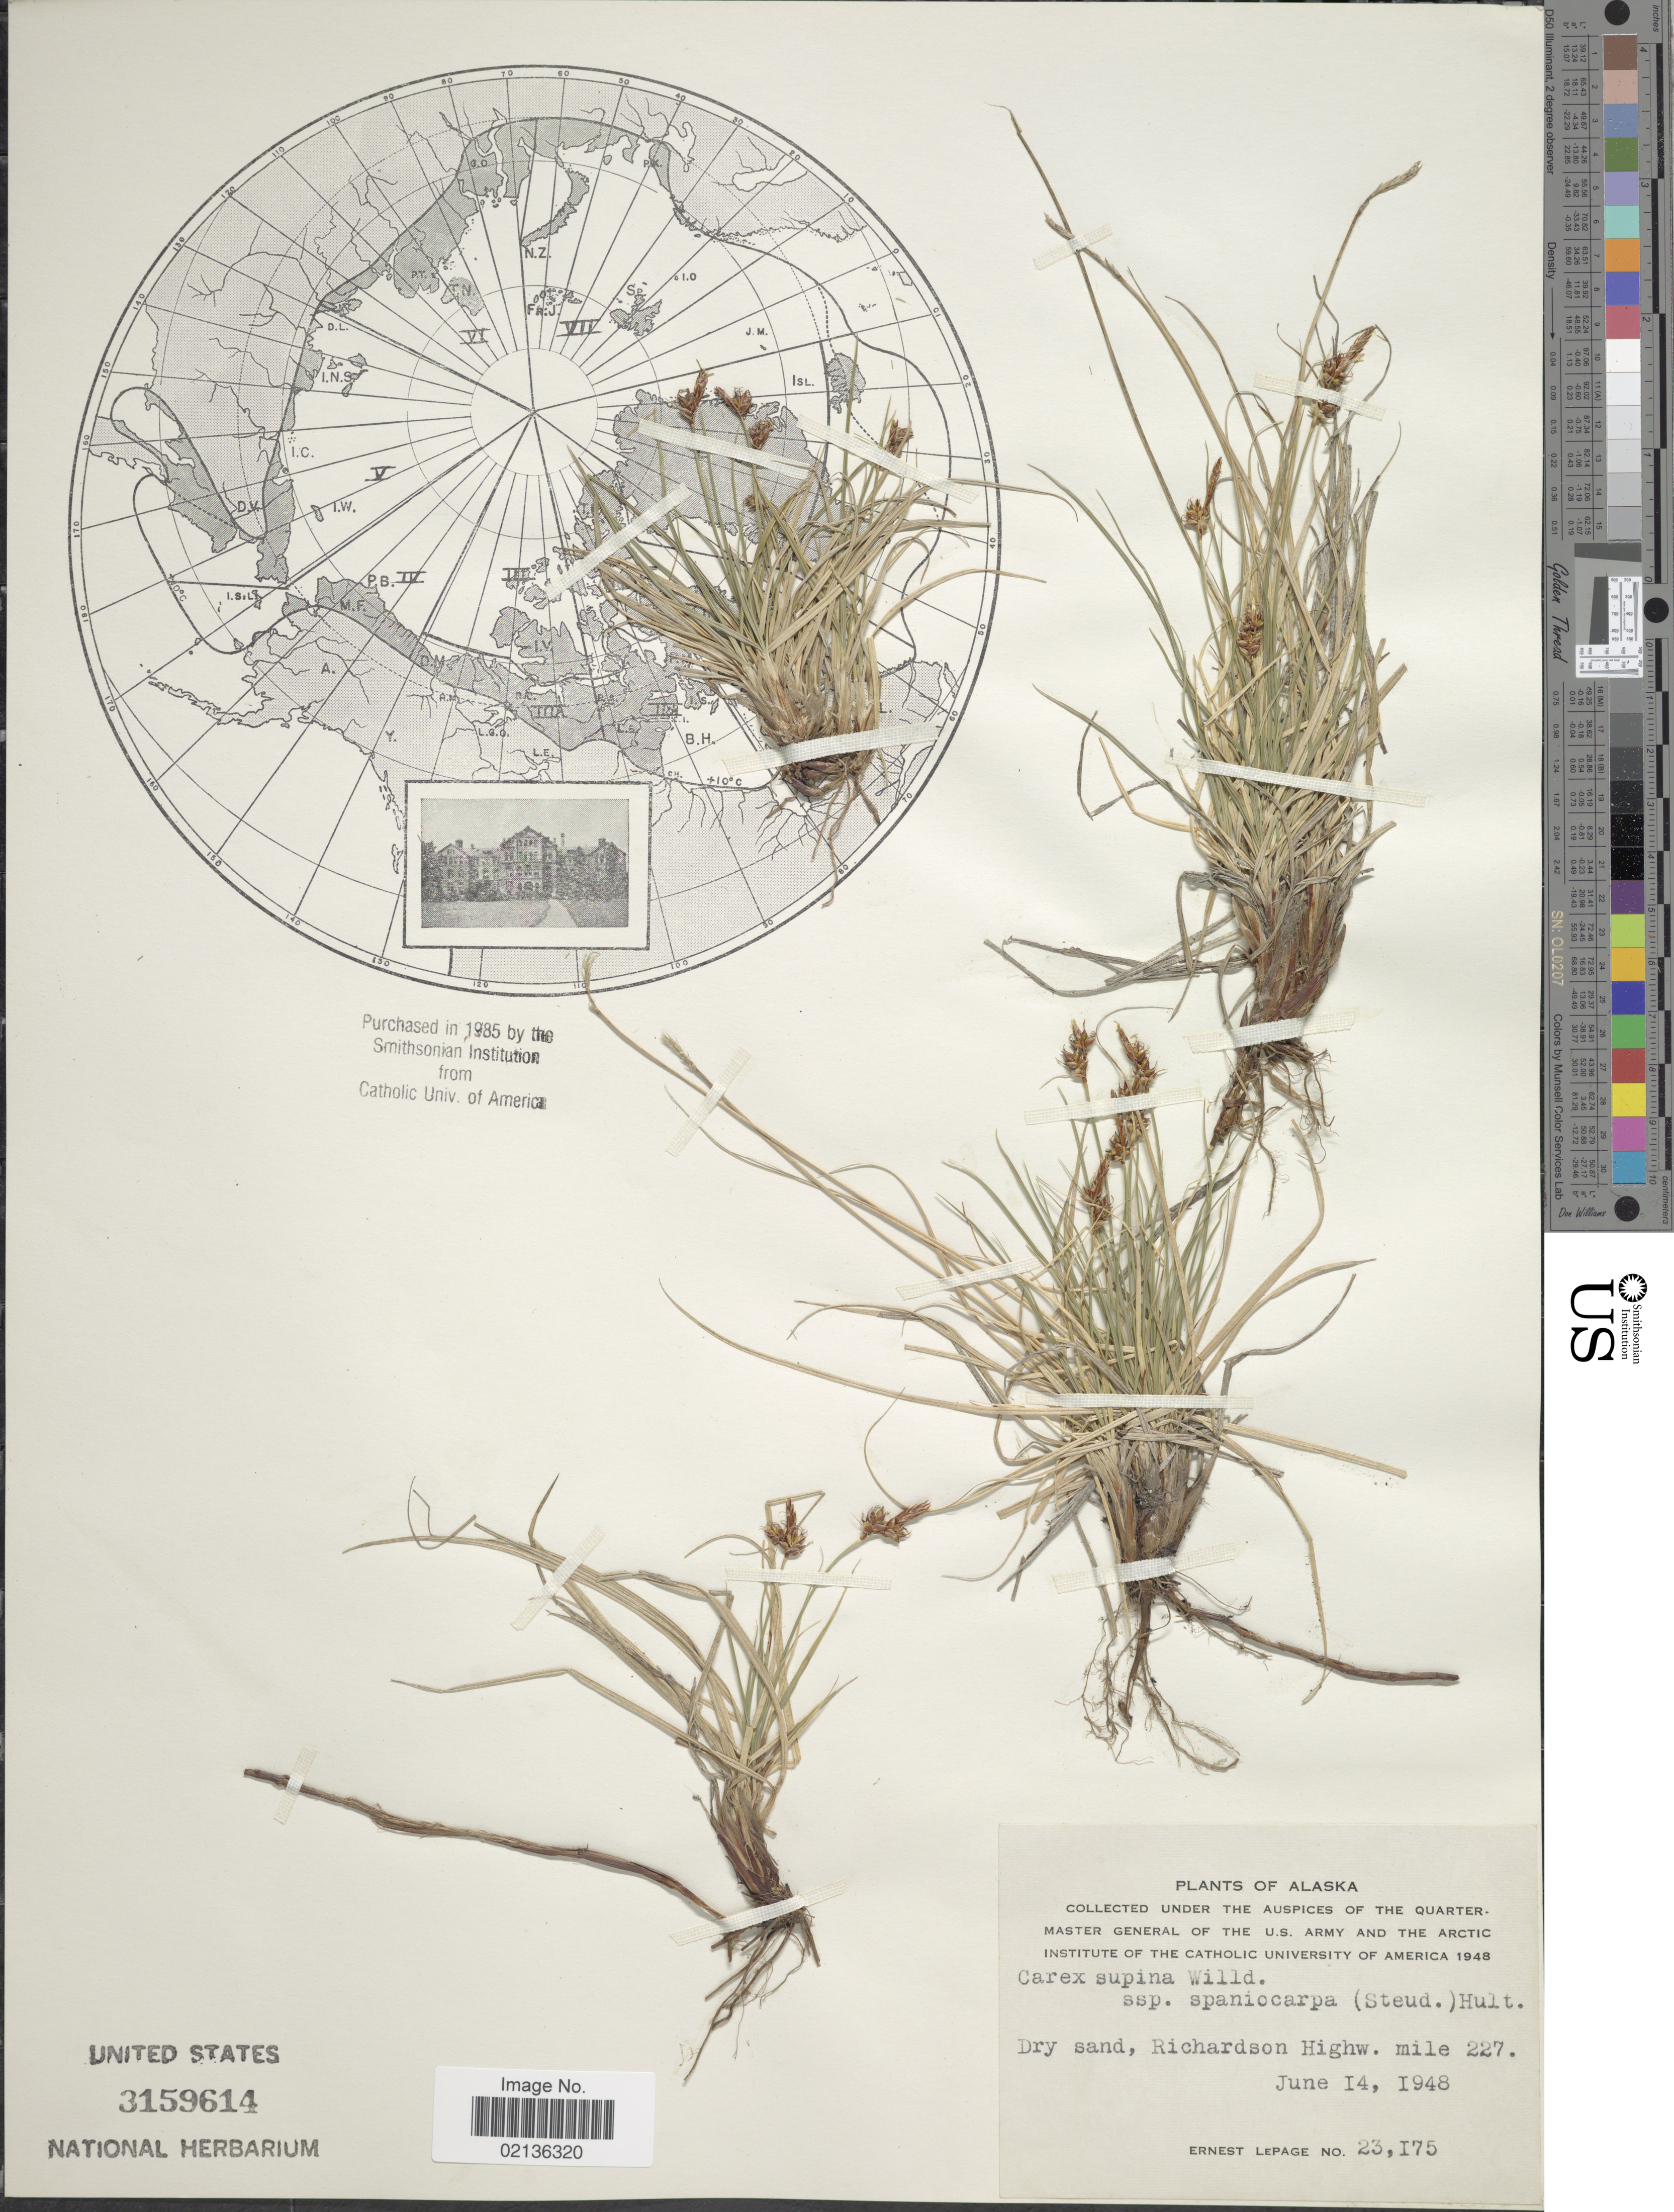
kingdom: Plantae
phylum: Tracheophyta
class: Liliopsida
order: Poales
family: Cyperaceae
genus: Carex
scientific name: Carex supina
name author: Willd. ex Wahlenb.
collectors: E. Lepage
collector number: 23175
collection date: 1948-06-14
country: United States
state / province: Alaska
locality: Dry sand, Richardson Highw., mile 227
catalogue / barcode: US 3159614